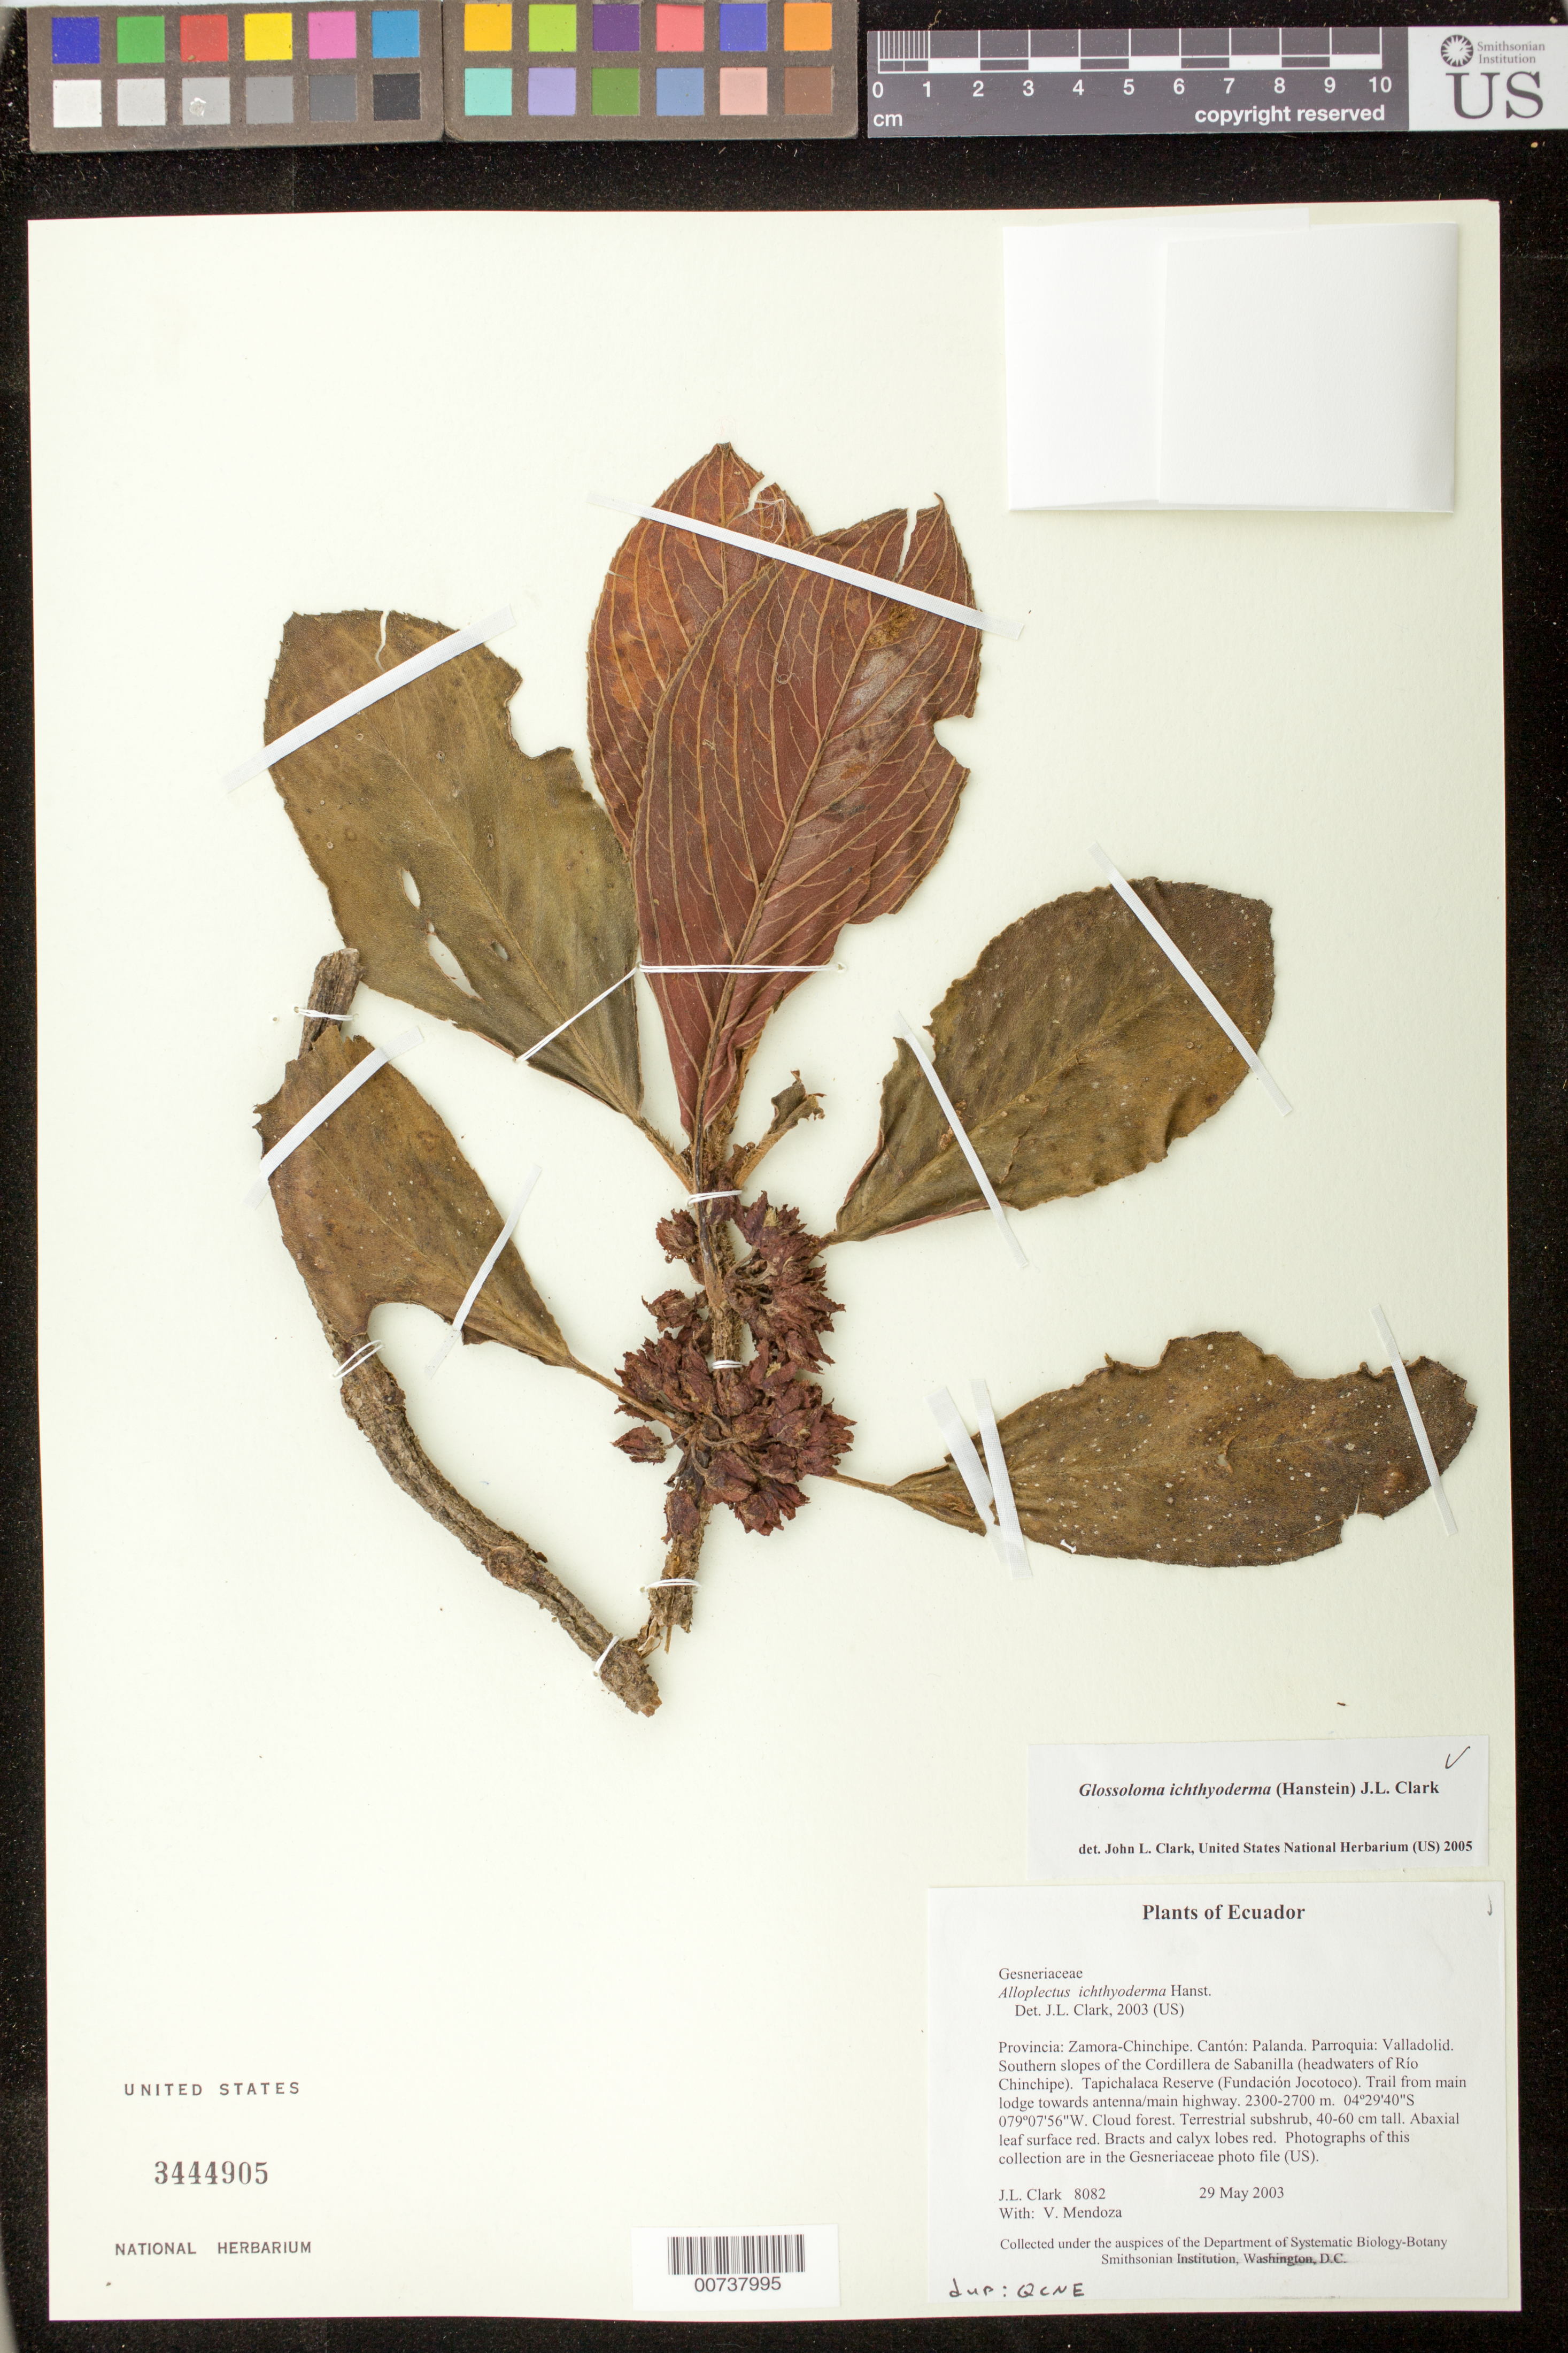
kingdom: Plantae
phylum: Tracheophyta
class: Magnoliopsida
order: Lamiales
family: Gesneriaceae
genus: Glossoloma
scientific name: Glossoloma ichthyoderma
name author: (Hanst.) J.L. Clark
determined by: Clark, J. L., (SEL), The Marie Selby Botanical Garden (UNITED STATES)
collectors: J. L. Clark & V. Mendoza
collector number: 8082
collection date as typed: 29 May 2003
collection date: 2003-05-29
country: Ecuador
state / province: Zamora-Chinchipe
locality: Palanda. Parroquia: Valladolid. Southern slopes of the Cordillera de Sabanilla (headwaters of Río Chinchipe). Tapichalaca Reserve (Fundación Jocotoco). Trail from main lodge towards antenna/main highway.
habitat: Cloud forest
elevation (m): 2300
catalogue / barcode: US 3444905